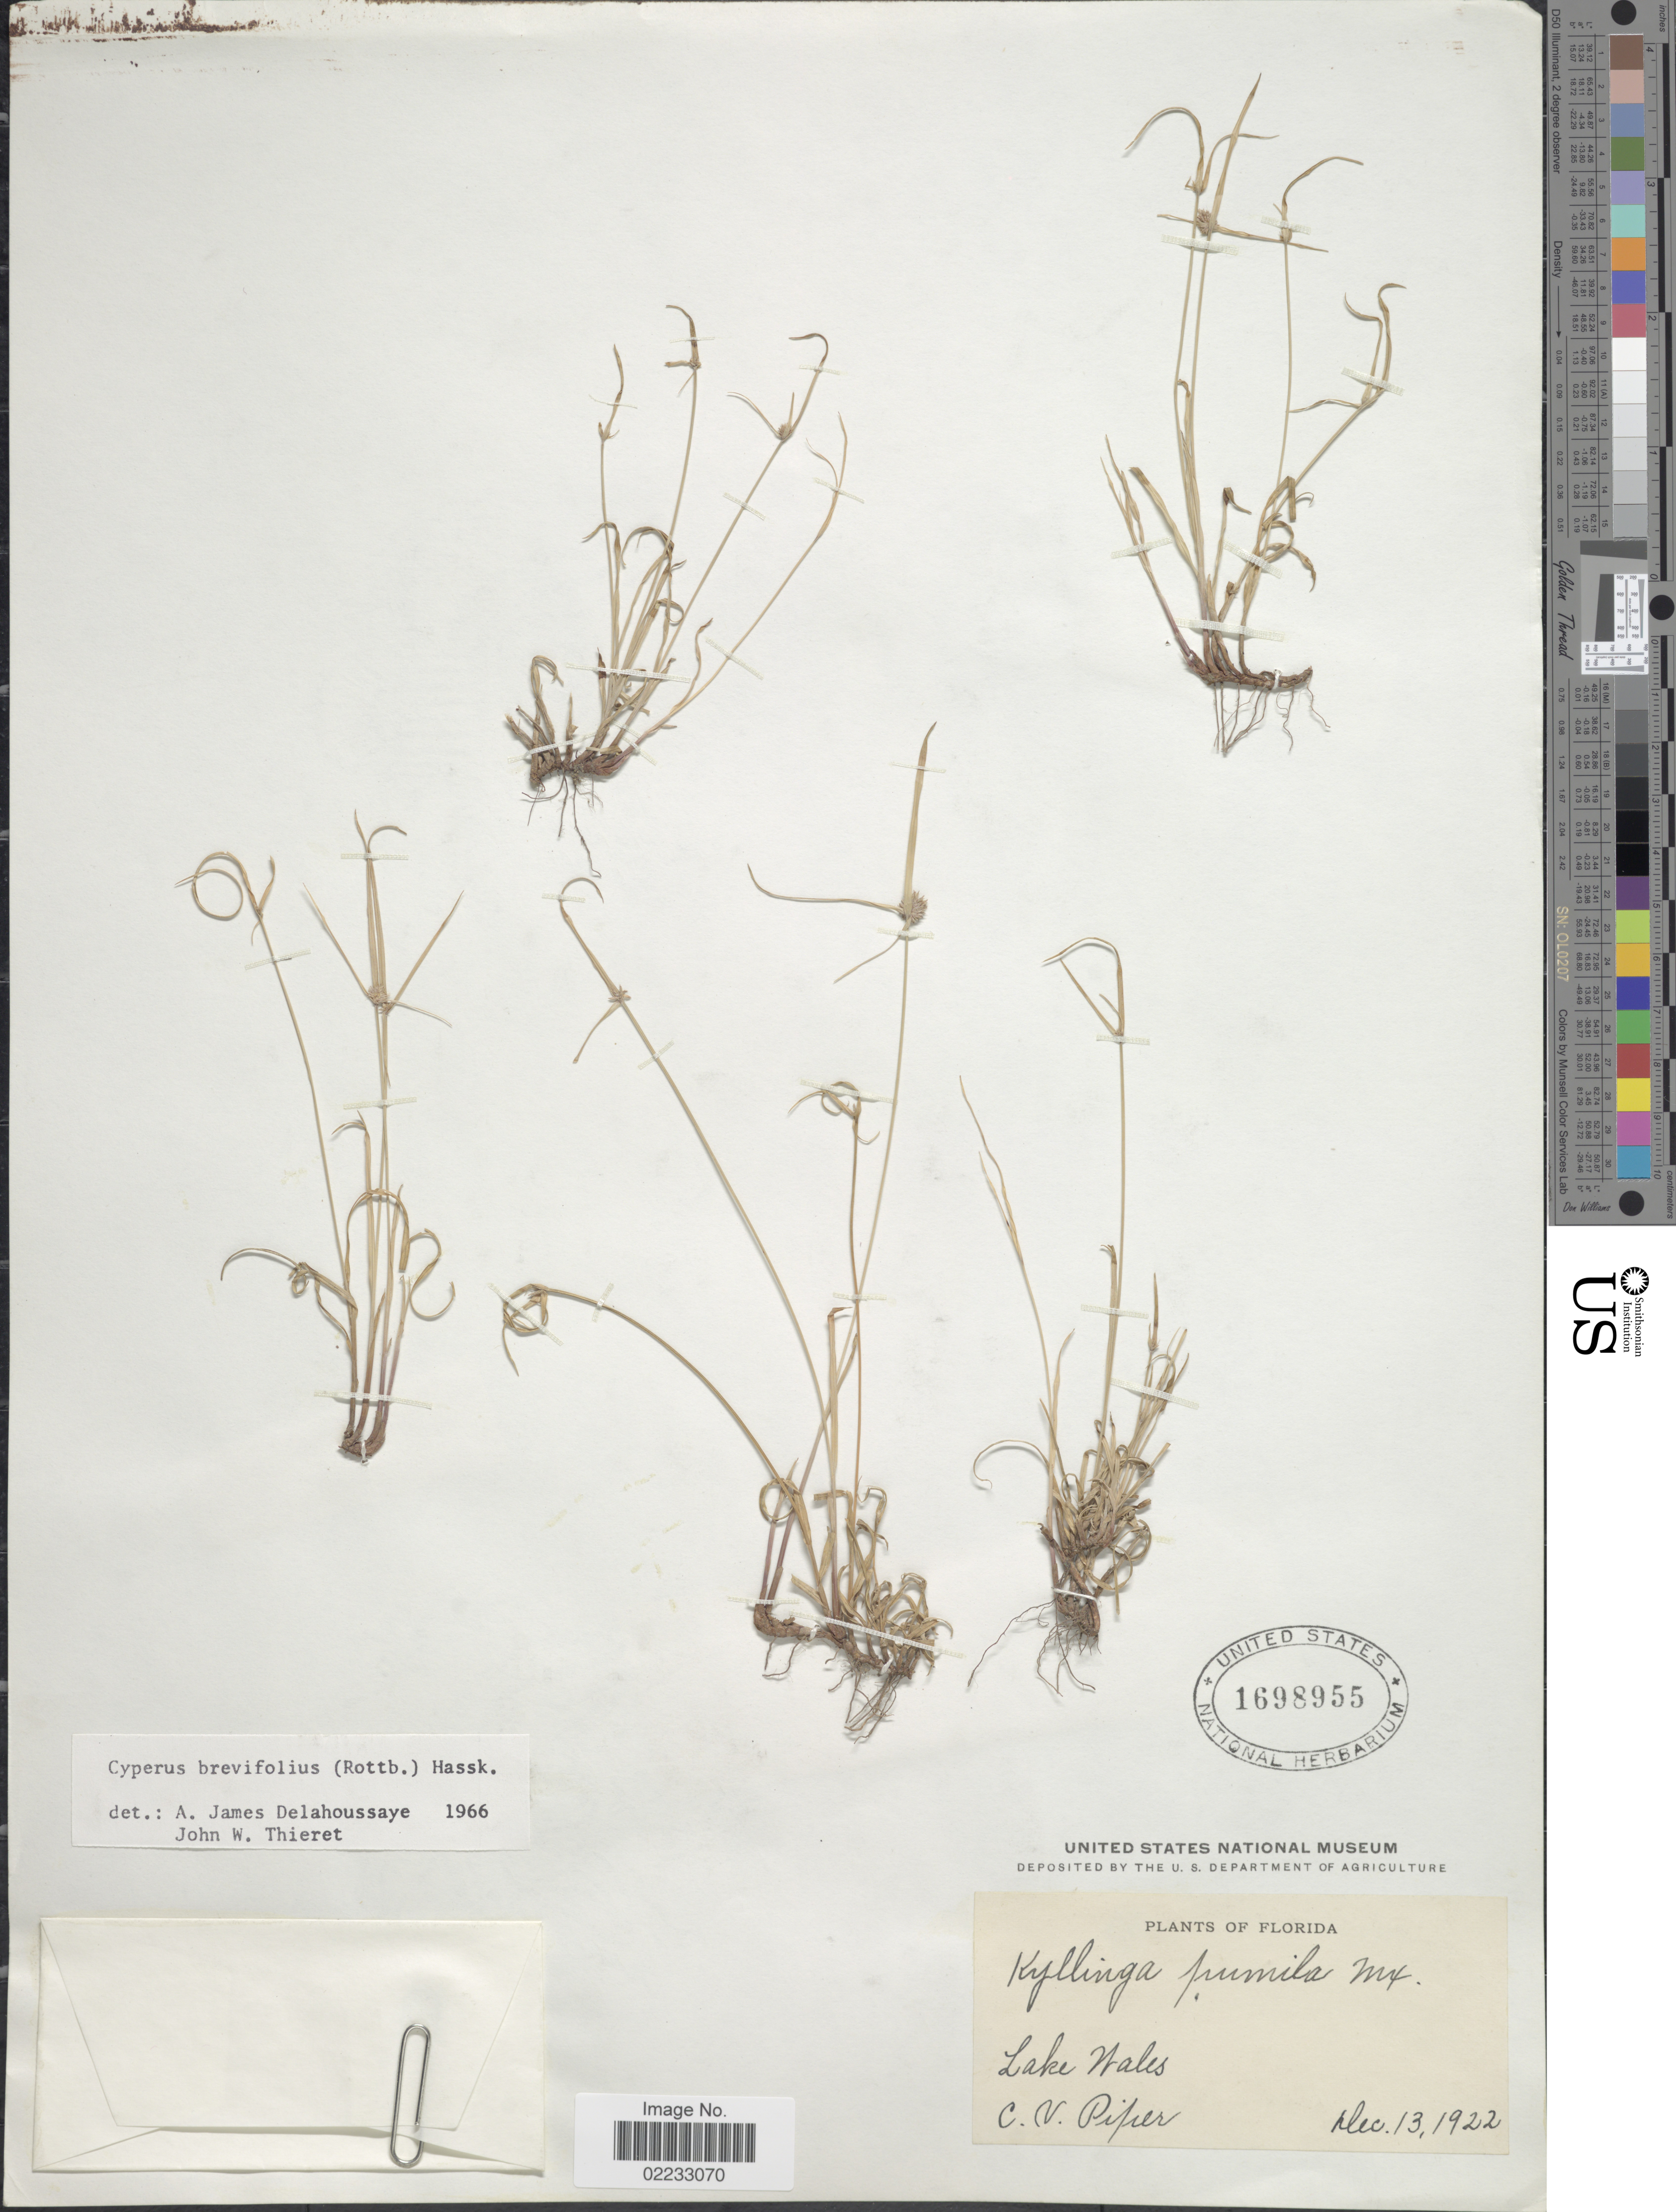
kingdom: Plantae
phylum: Tracheophyta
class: Liliopsida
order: Poales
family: Cyperaceae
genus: Cyperus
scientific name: Cyperus brevifolius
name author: (Rottb.) Hassk.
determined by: Strong, M. T., (US), Smithsonian Institution - National Museum of Natural History (UNITED STATES)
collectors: C. V. Piper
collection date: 1922-12-13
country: United States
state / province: Florida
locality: Lake Wales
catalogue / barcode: US 1698955